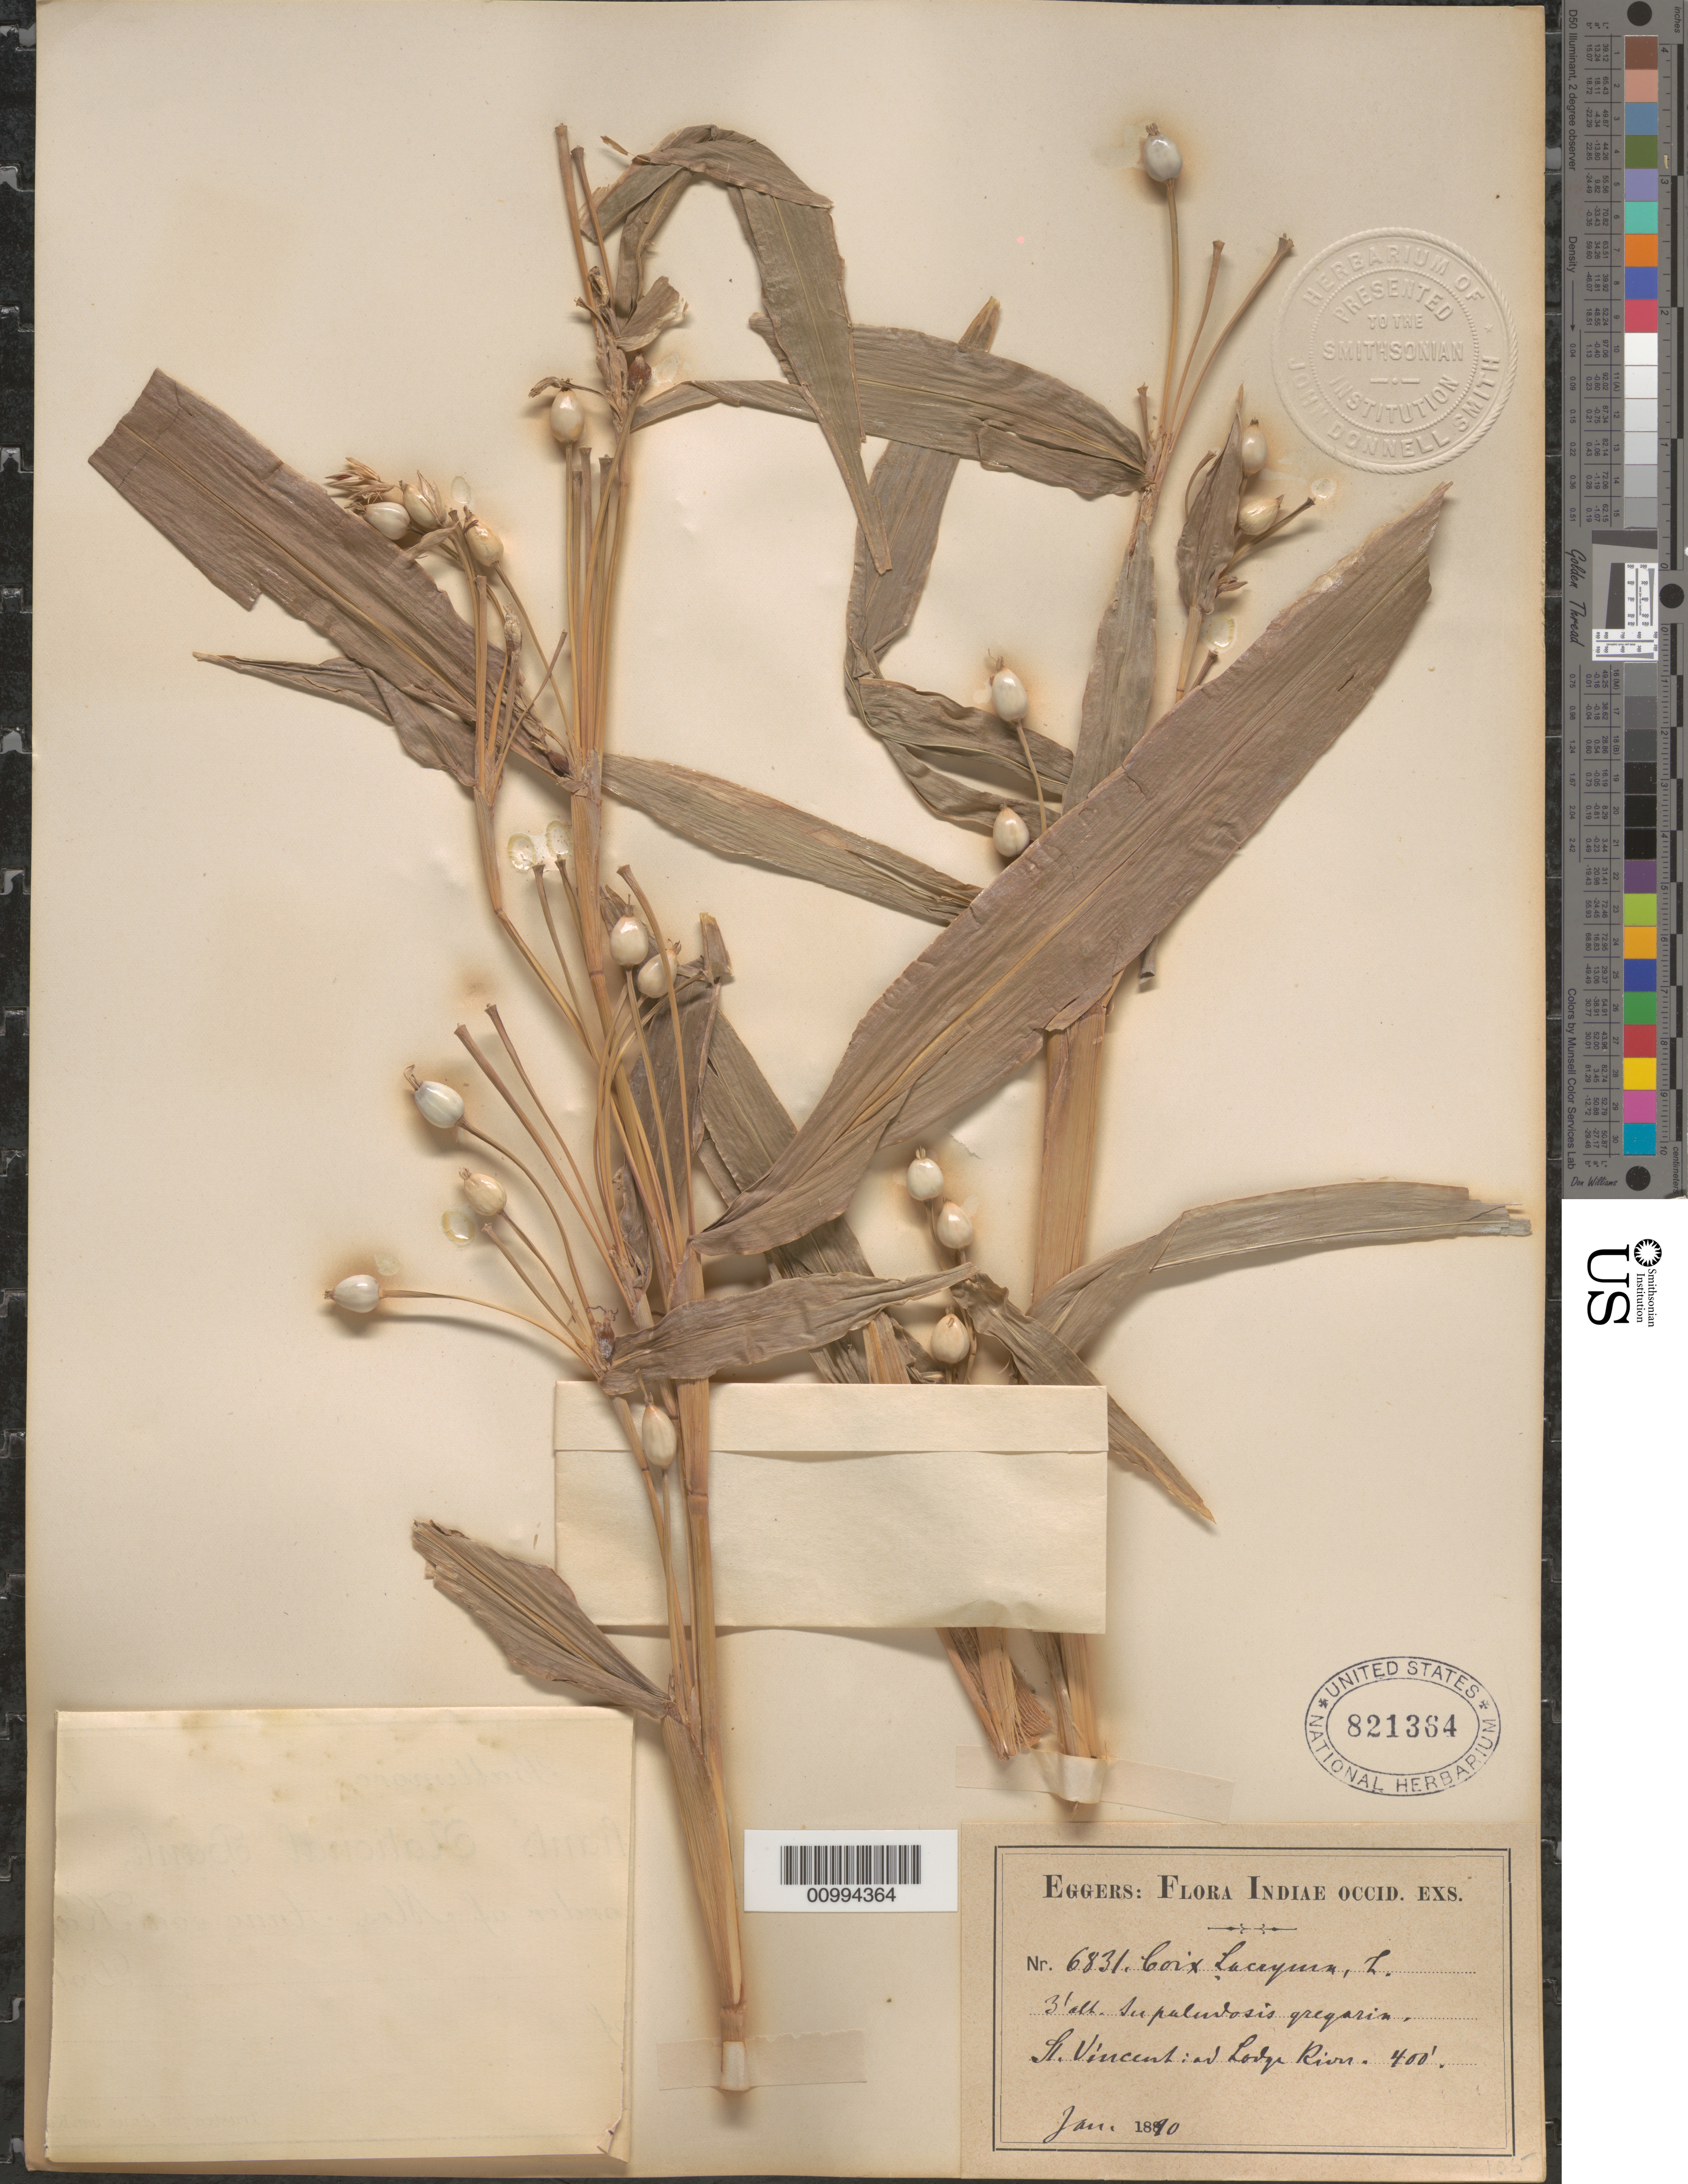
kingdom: Plantae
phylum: Tracheophyta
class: Liliopsida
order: Poales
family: Poaceae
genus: Coix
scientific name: Coix lacryma-jobi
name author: L.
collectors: H. F. A. von Eggers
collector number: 6831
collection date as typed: Jan 1890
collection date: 1890-01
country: St. Vincent - Grenadines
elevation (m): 122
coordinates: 0 N, 0 E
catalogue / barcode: US 821364